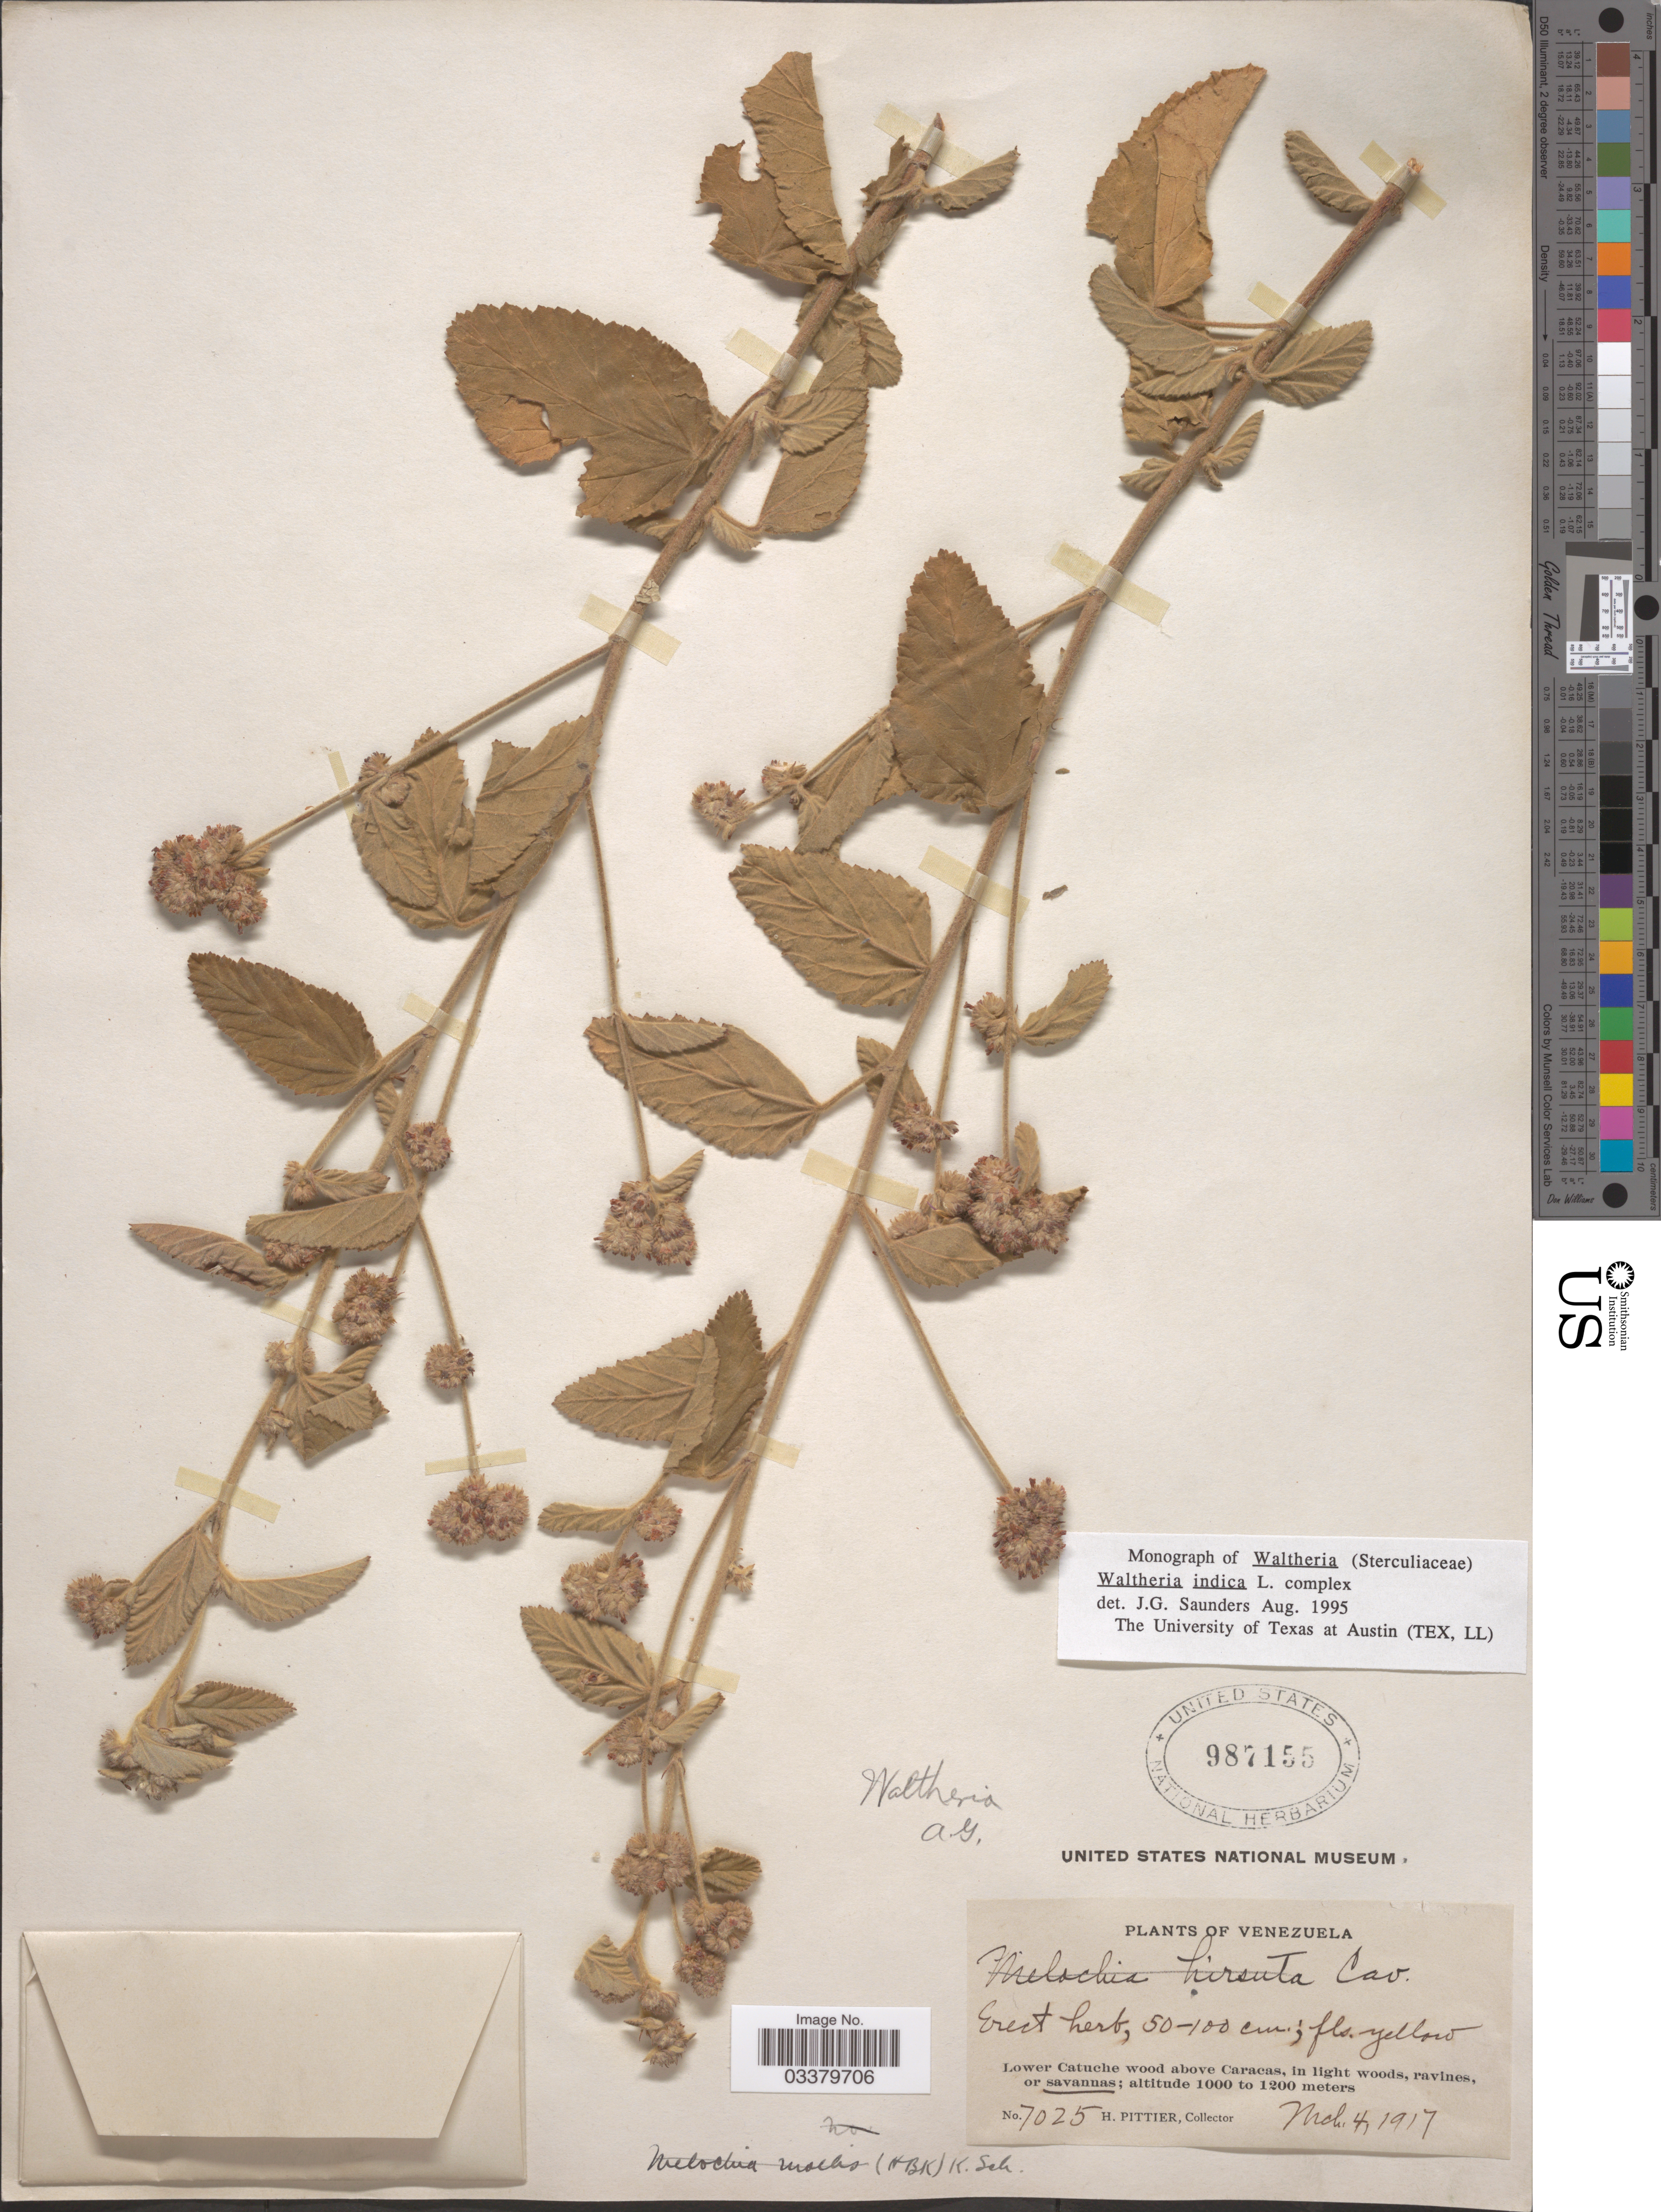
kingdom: Plantae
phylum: Tracheophyta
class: Magnoliopsida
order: Malvales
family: Malvaceae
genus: Waltheria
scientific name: Waltheria indica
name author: L.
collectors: H. F. Pittier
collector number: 7025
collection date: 1917-03-04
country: Venezuela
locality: Lower Catuche wood above Caracas.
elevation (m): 1000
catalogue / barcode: US 987155